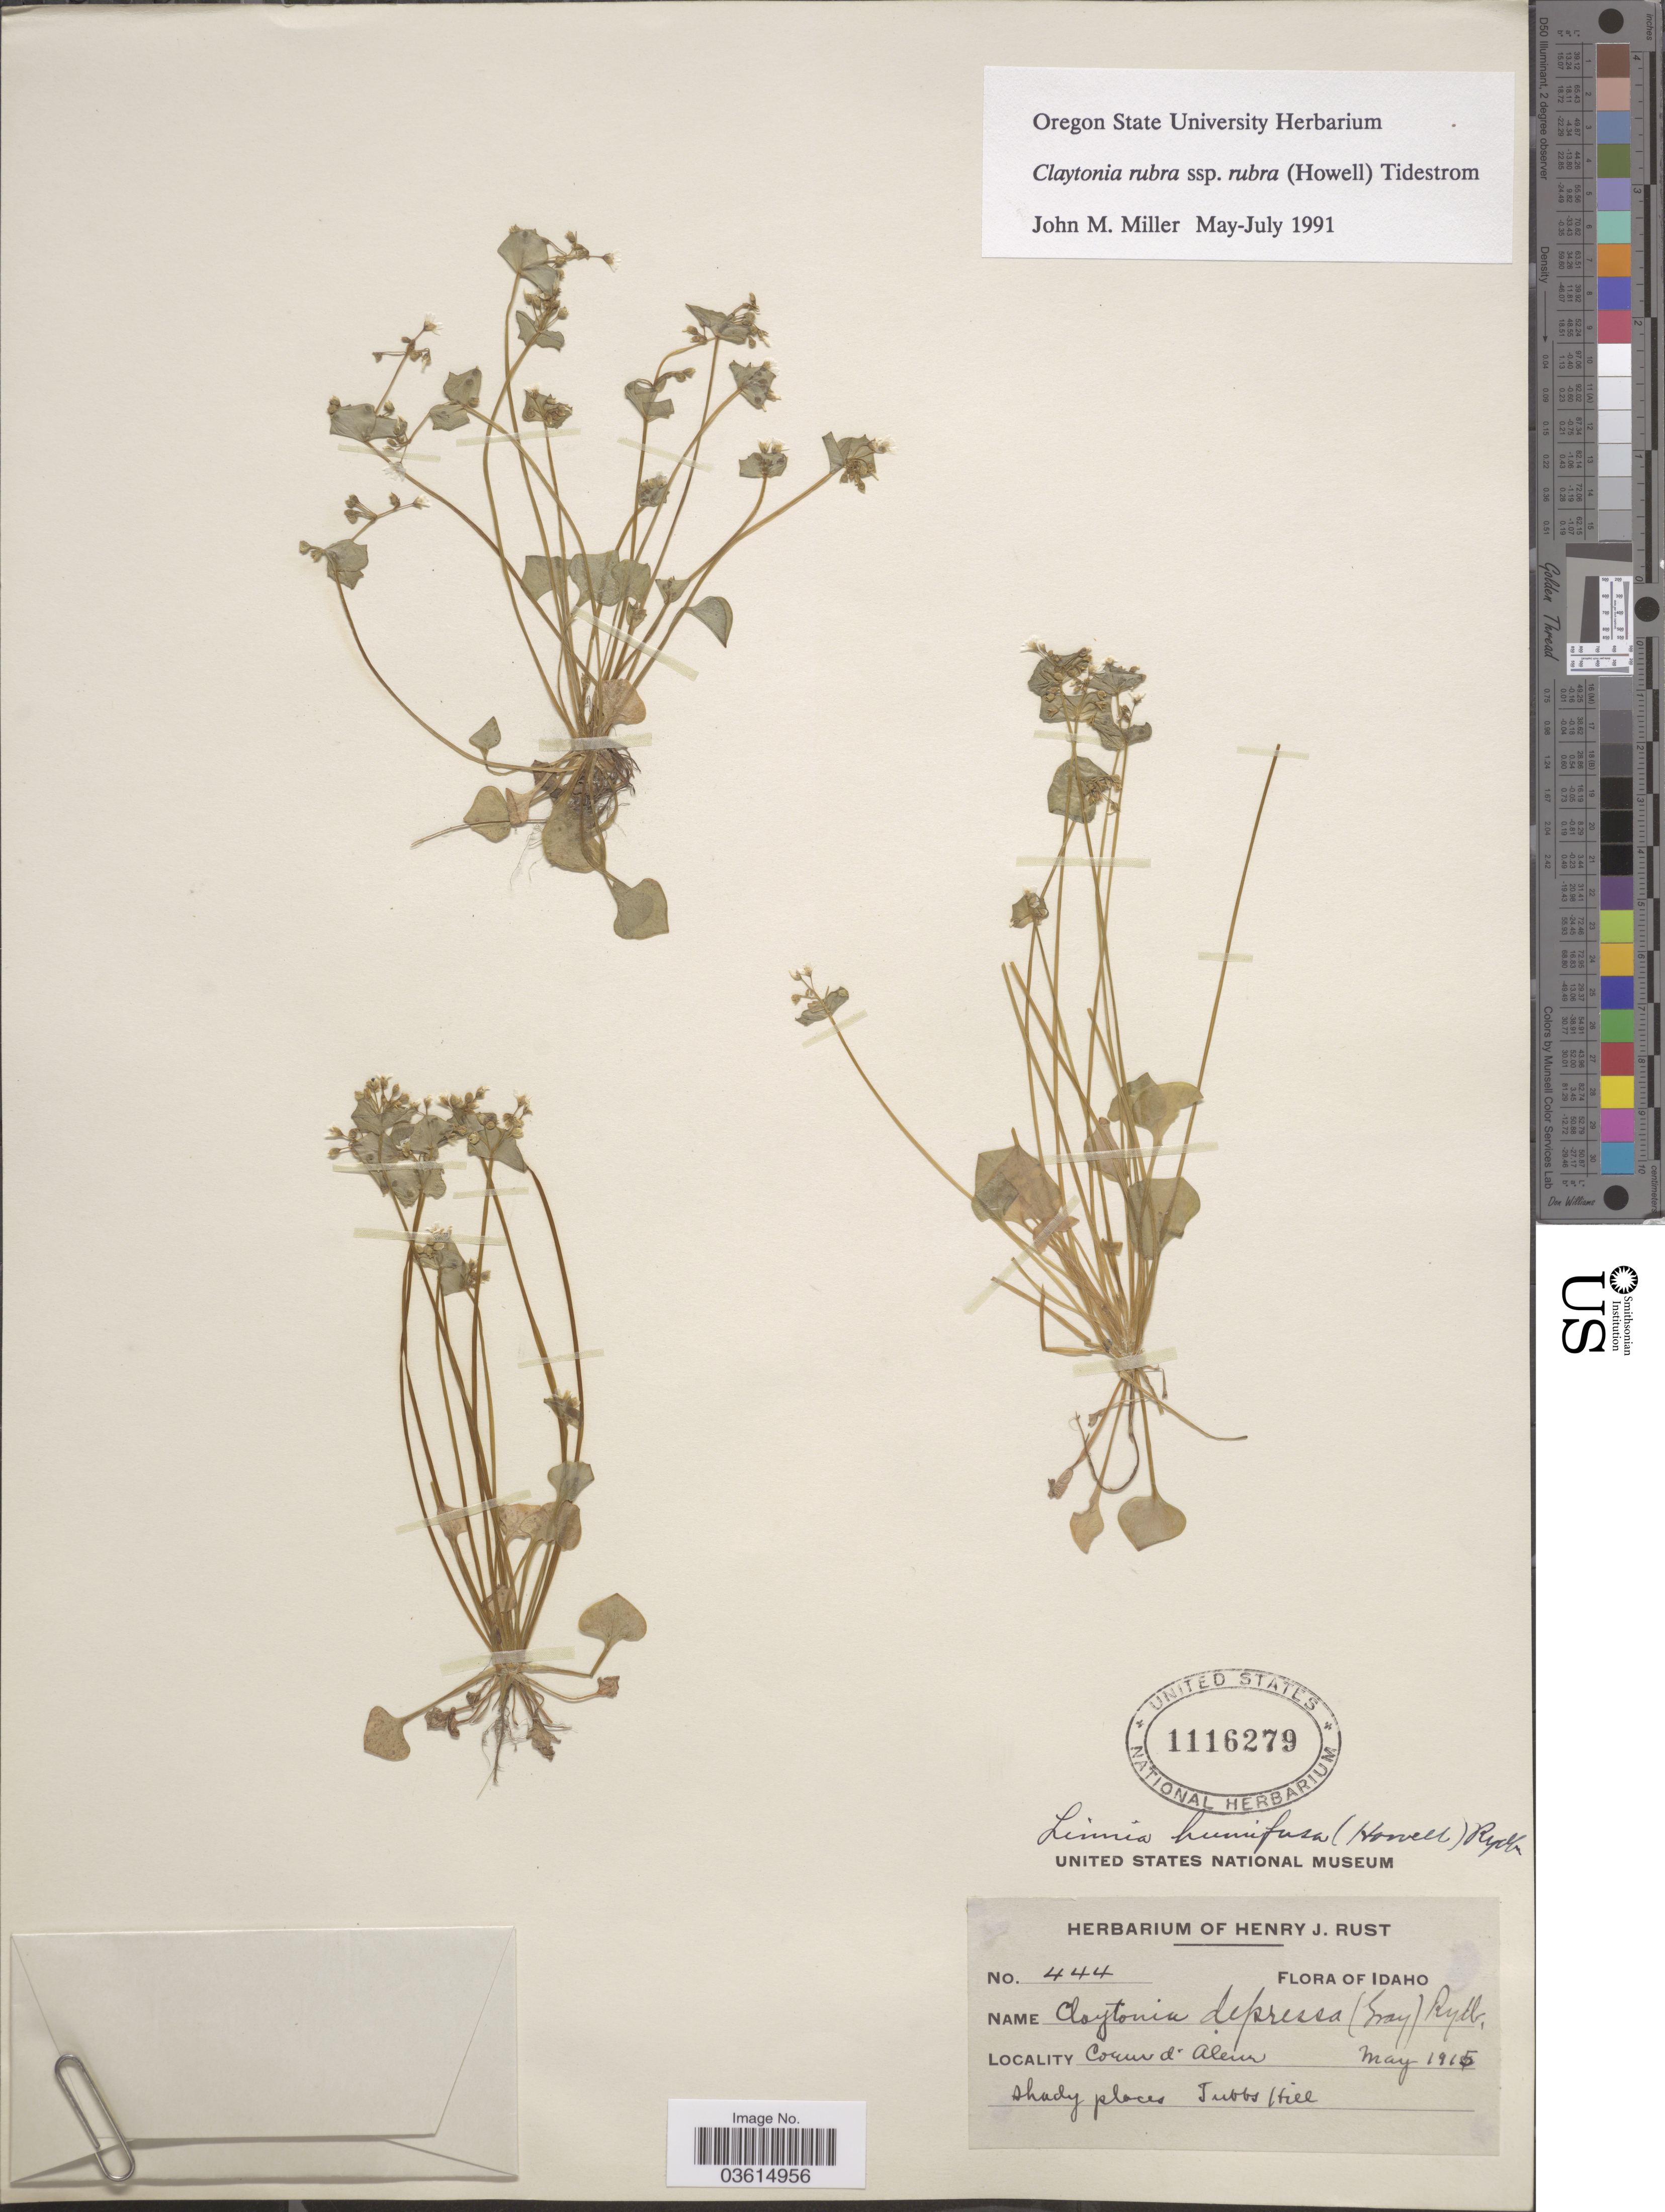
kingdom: Plantae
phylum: Tracheophyta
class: Magnoliopsida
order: Caryophyllales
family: Montiaceae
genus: Claytonia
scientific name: Claytonia rubra subsp. rubra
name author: (Howell) Tidestr.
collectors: ex herb. Henry J. Rust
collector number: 444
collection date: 1915-05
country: United States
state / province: Idaho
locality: Coeur d'Alene. Tubbs Hill.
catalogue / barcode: US 1116279